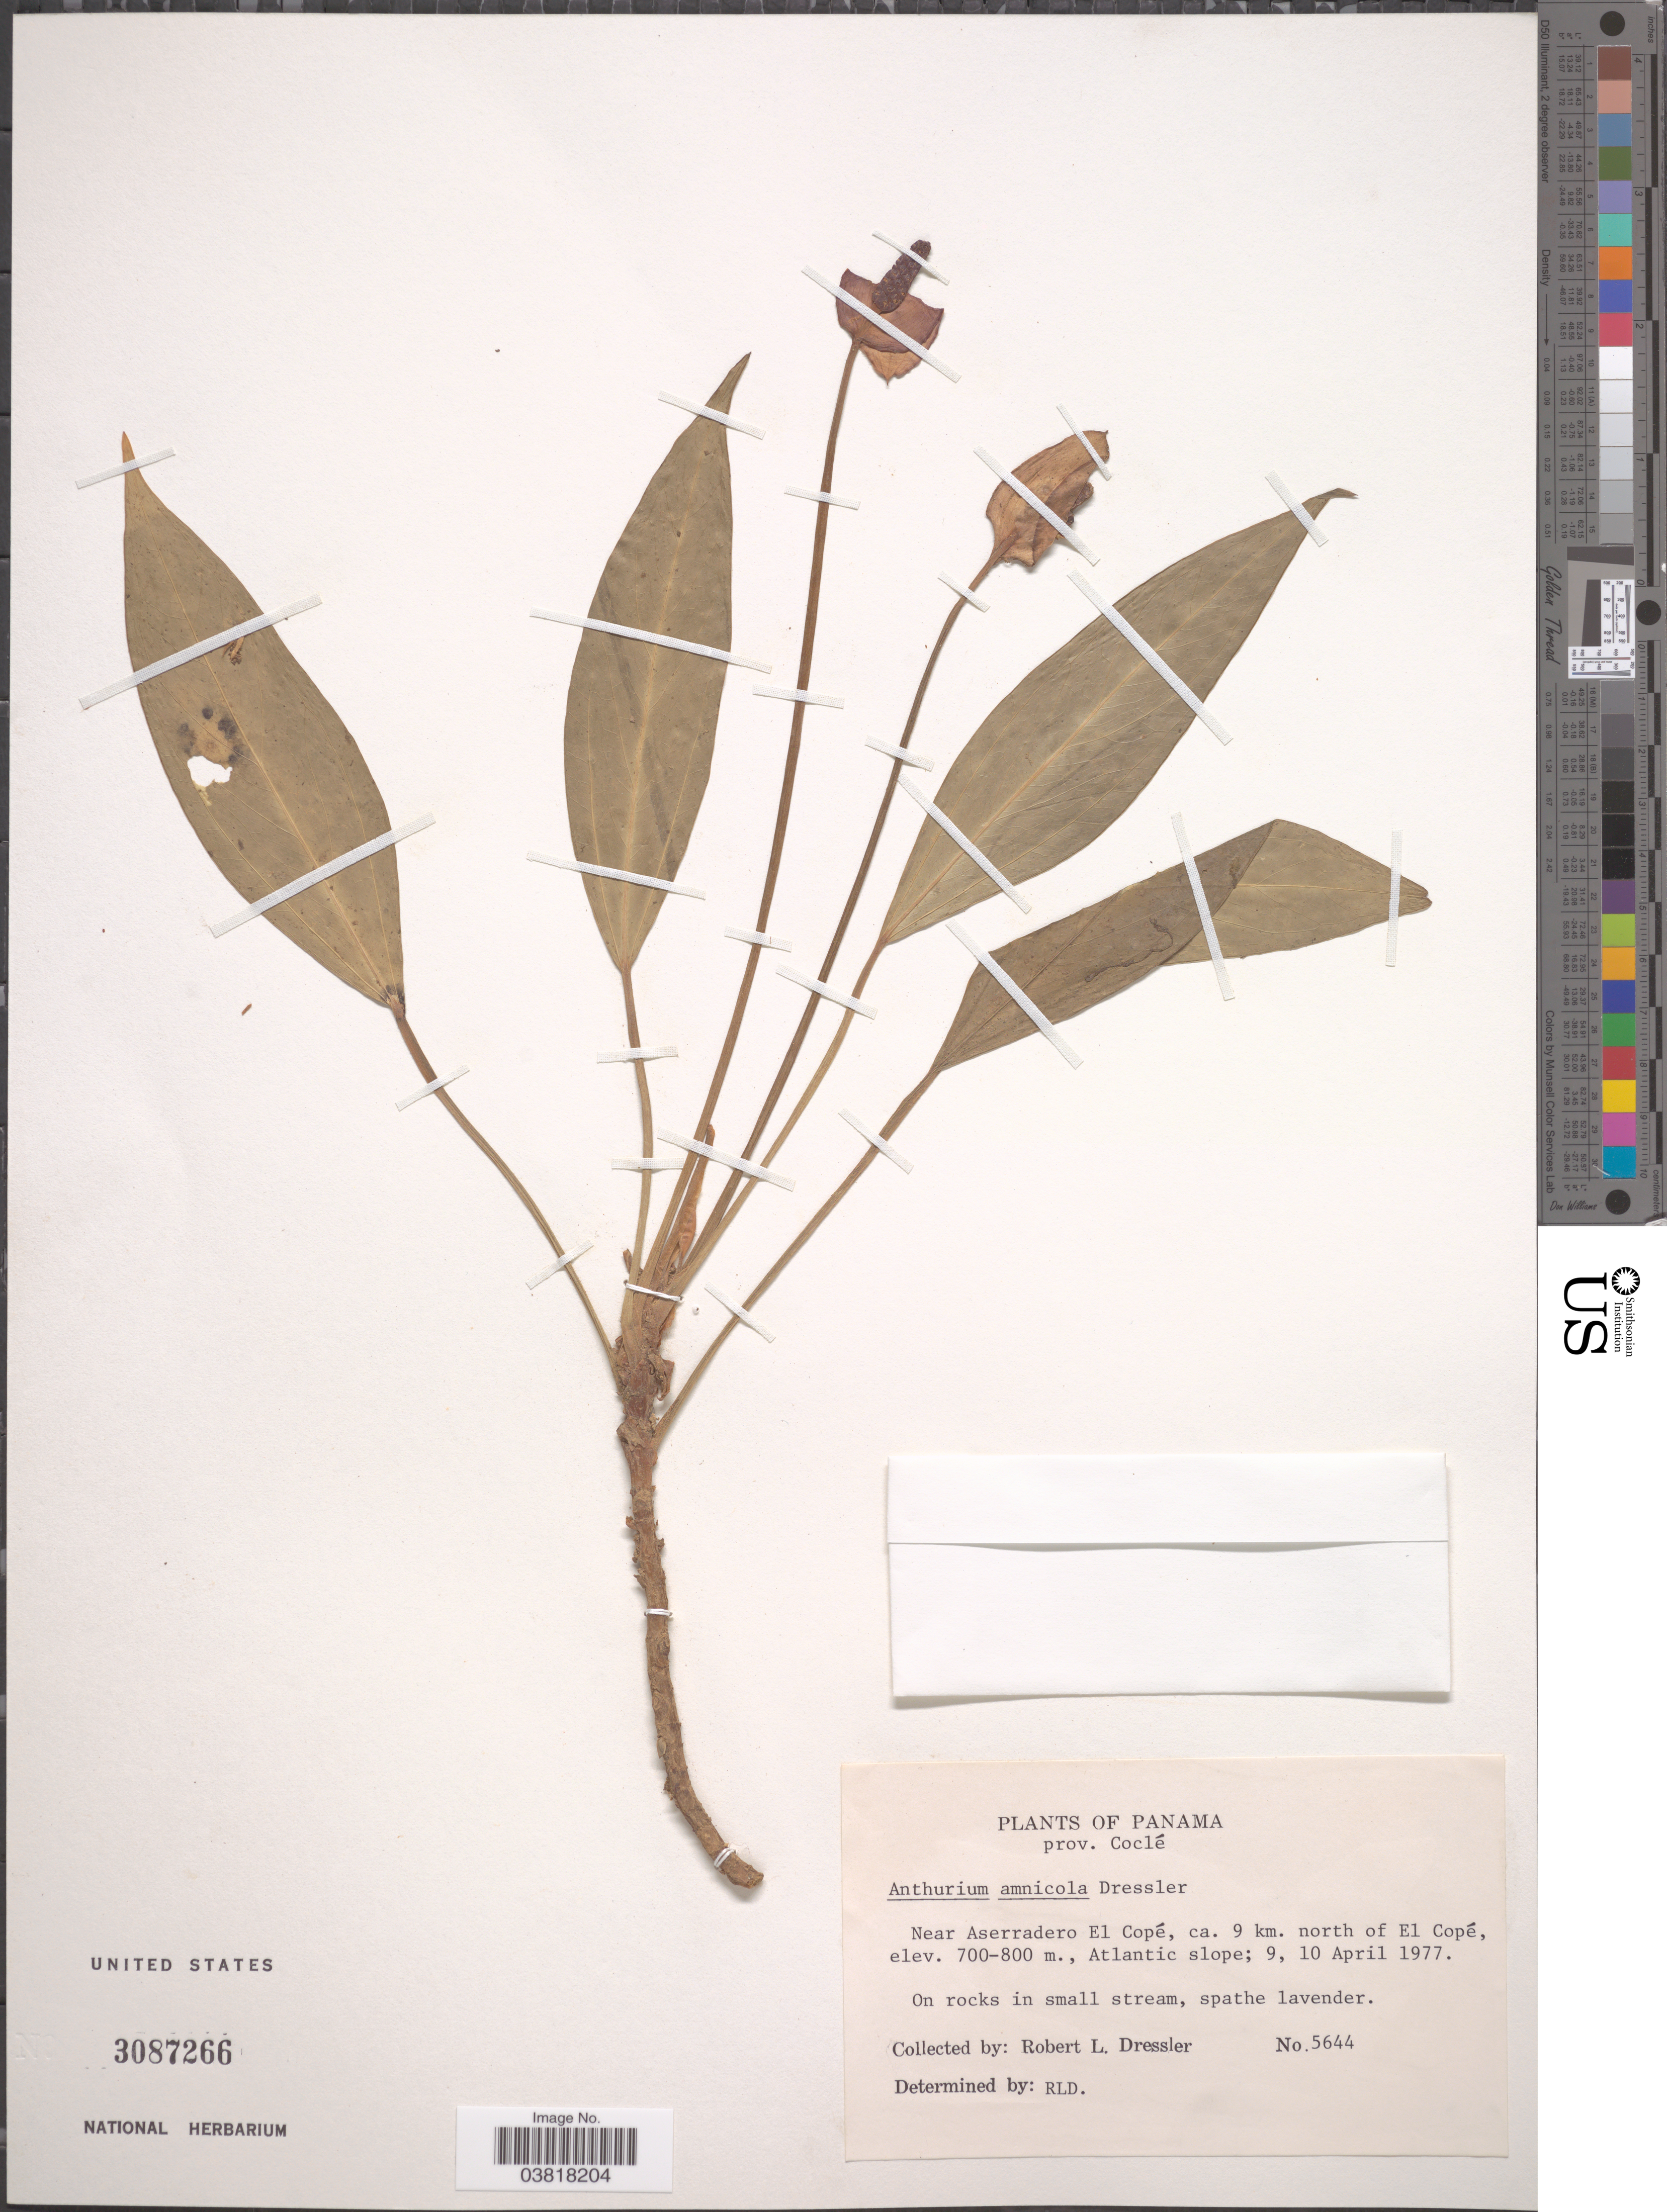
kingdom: Plantae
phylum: Tracheophyta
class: Liliopsida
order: Alismatales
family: Araceae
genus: Anthurium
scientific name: Anthurium amnicola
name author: Dressler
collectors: R. Dressler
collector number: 5644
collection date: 1977-04-09/1977-04-10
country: Panama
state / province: Cocle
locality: Near Aserradero El Copé, ca. 9 km. north of El Copé, Atlantic slope.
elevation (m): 700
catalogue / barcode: US 3087266